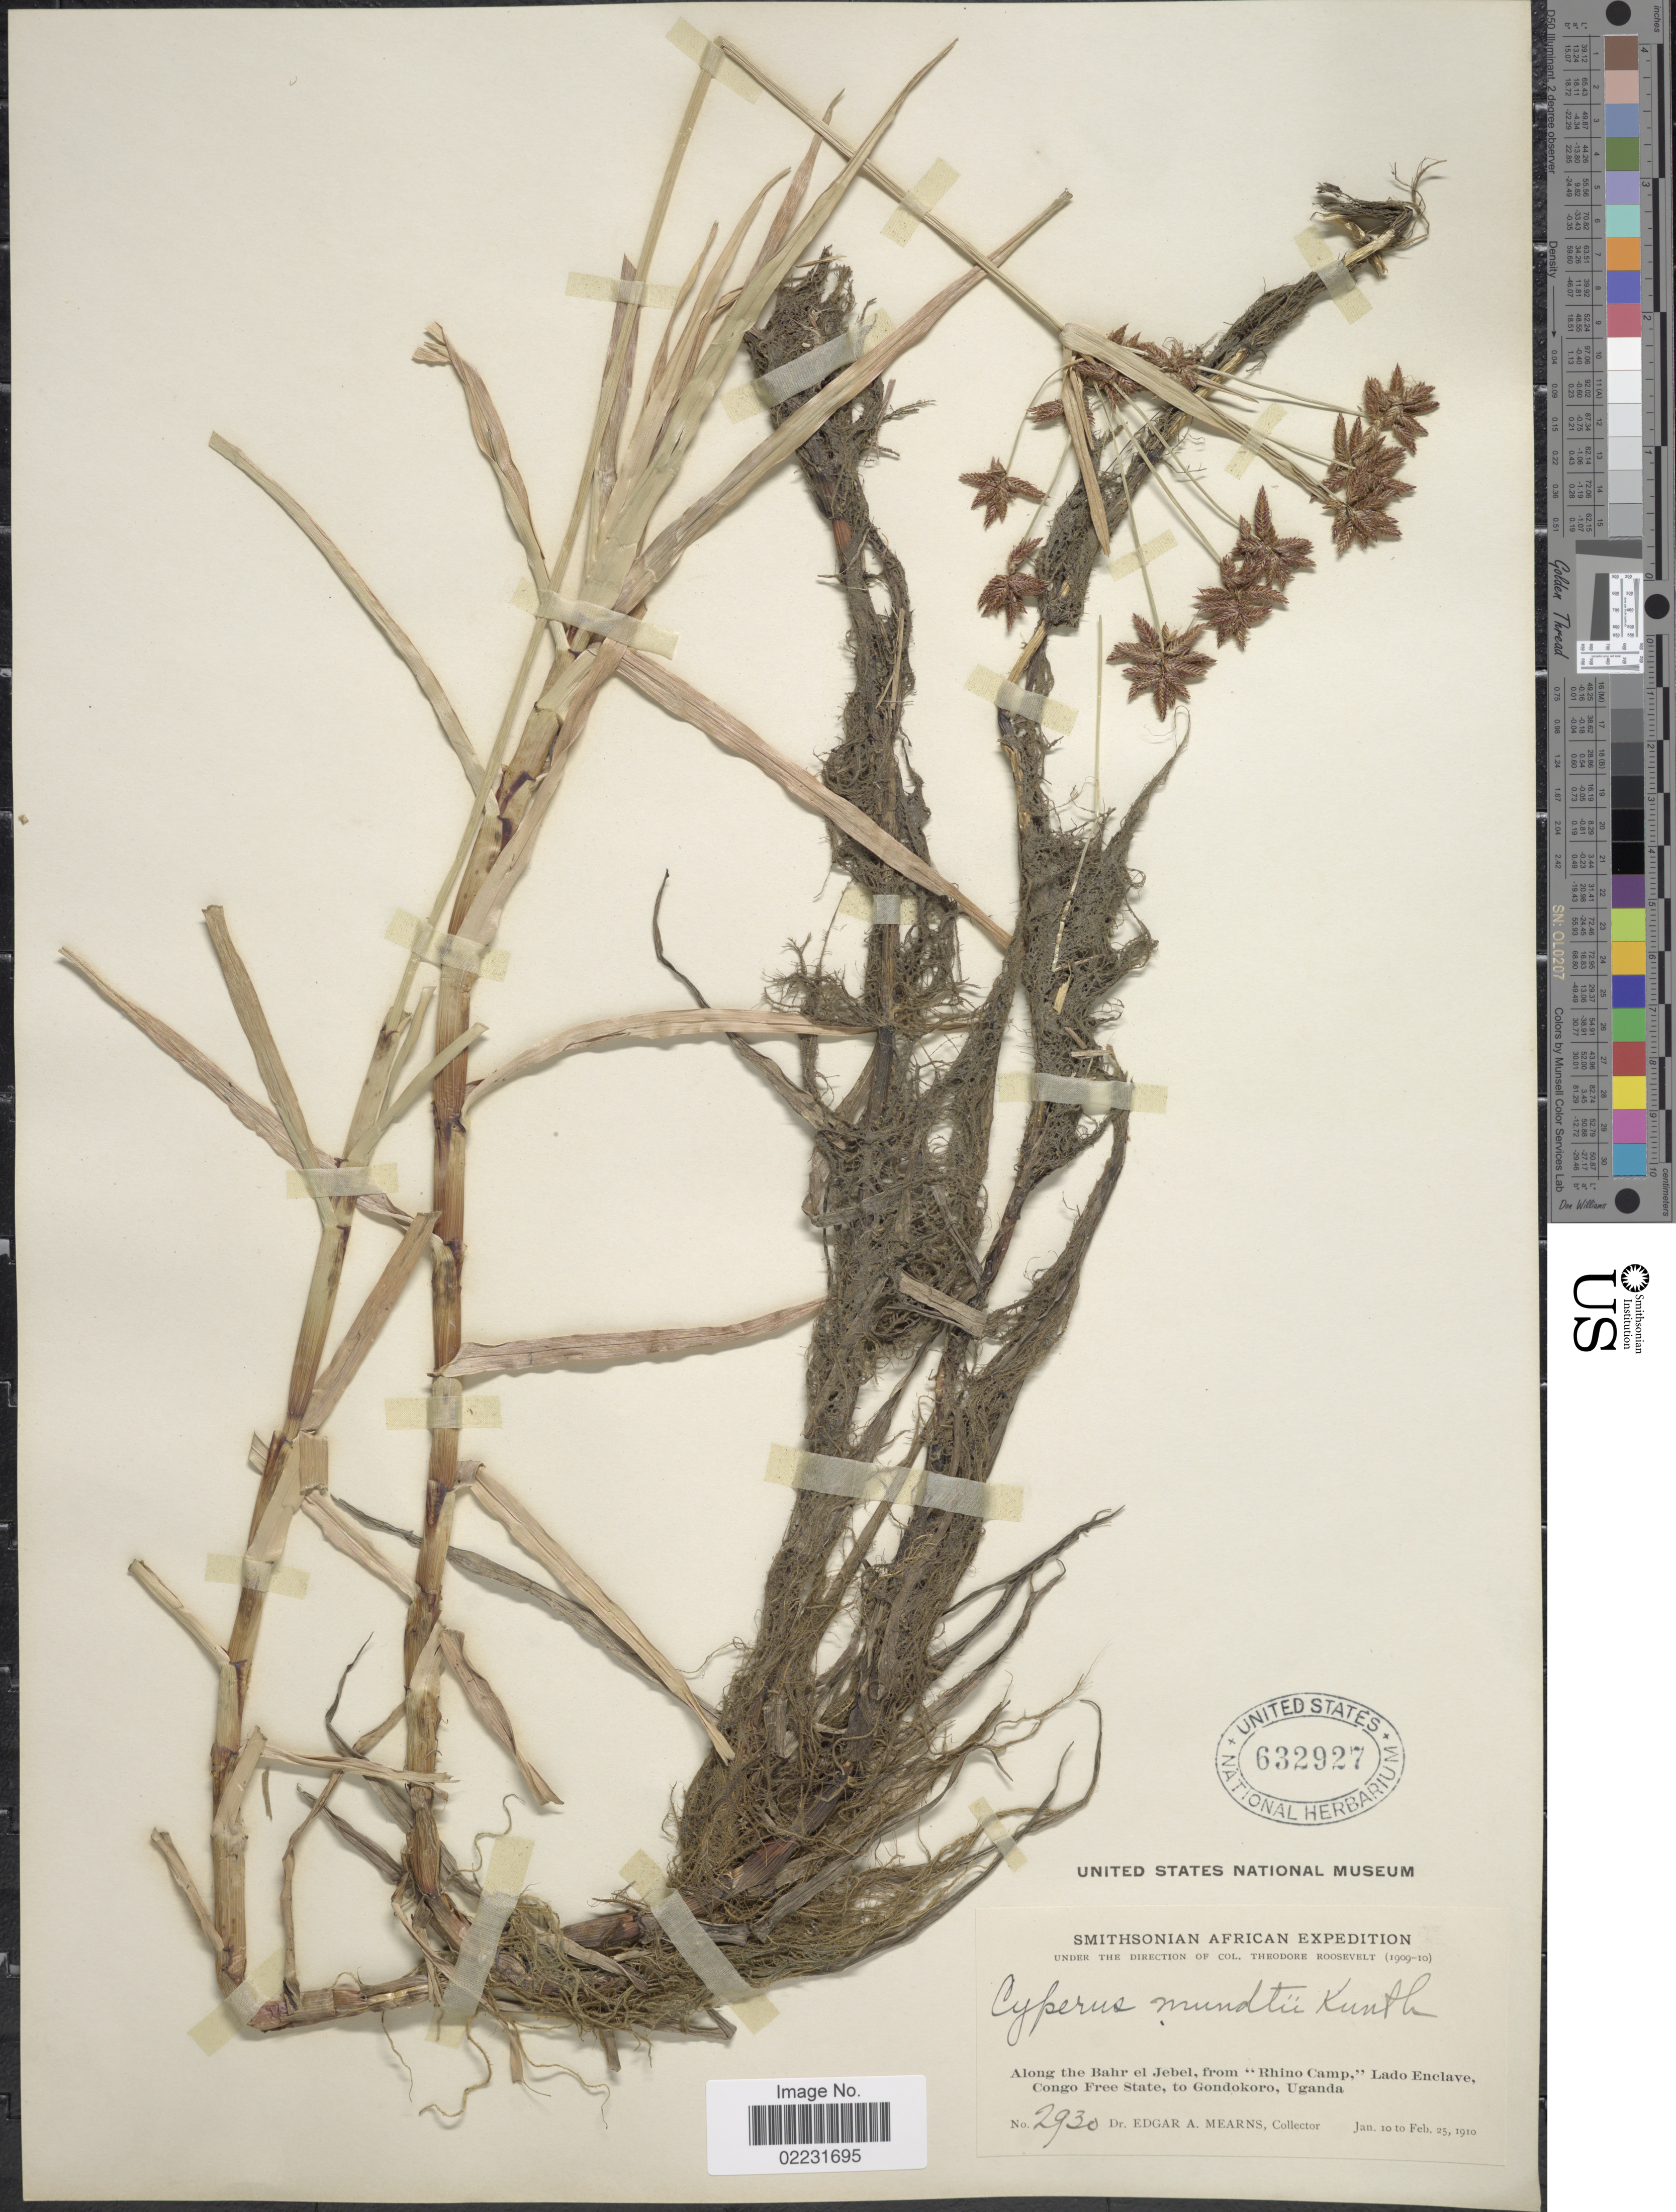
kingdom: Plantae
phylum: Tracheophyta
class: Liliopsida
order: Poales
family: Cyperaceae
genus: Cyperus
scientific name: Cyperus mundtii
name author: (Nees) Kunth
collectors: E. A. Mearns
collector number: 2930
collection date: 1910-01-10/1910-02-25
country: South Sudan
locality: Along the Bahr el Jebel, from Rhino Camp, Lado Enclave, Congo Free State, to Gondokoro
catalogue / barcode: US 632927